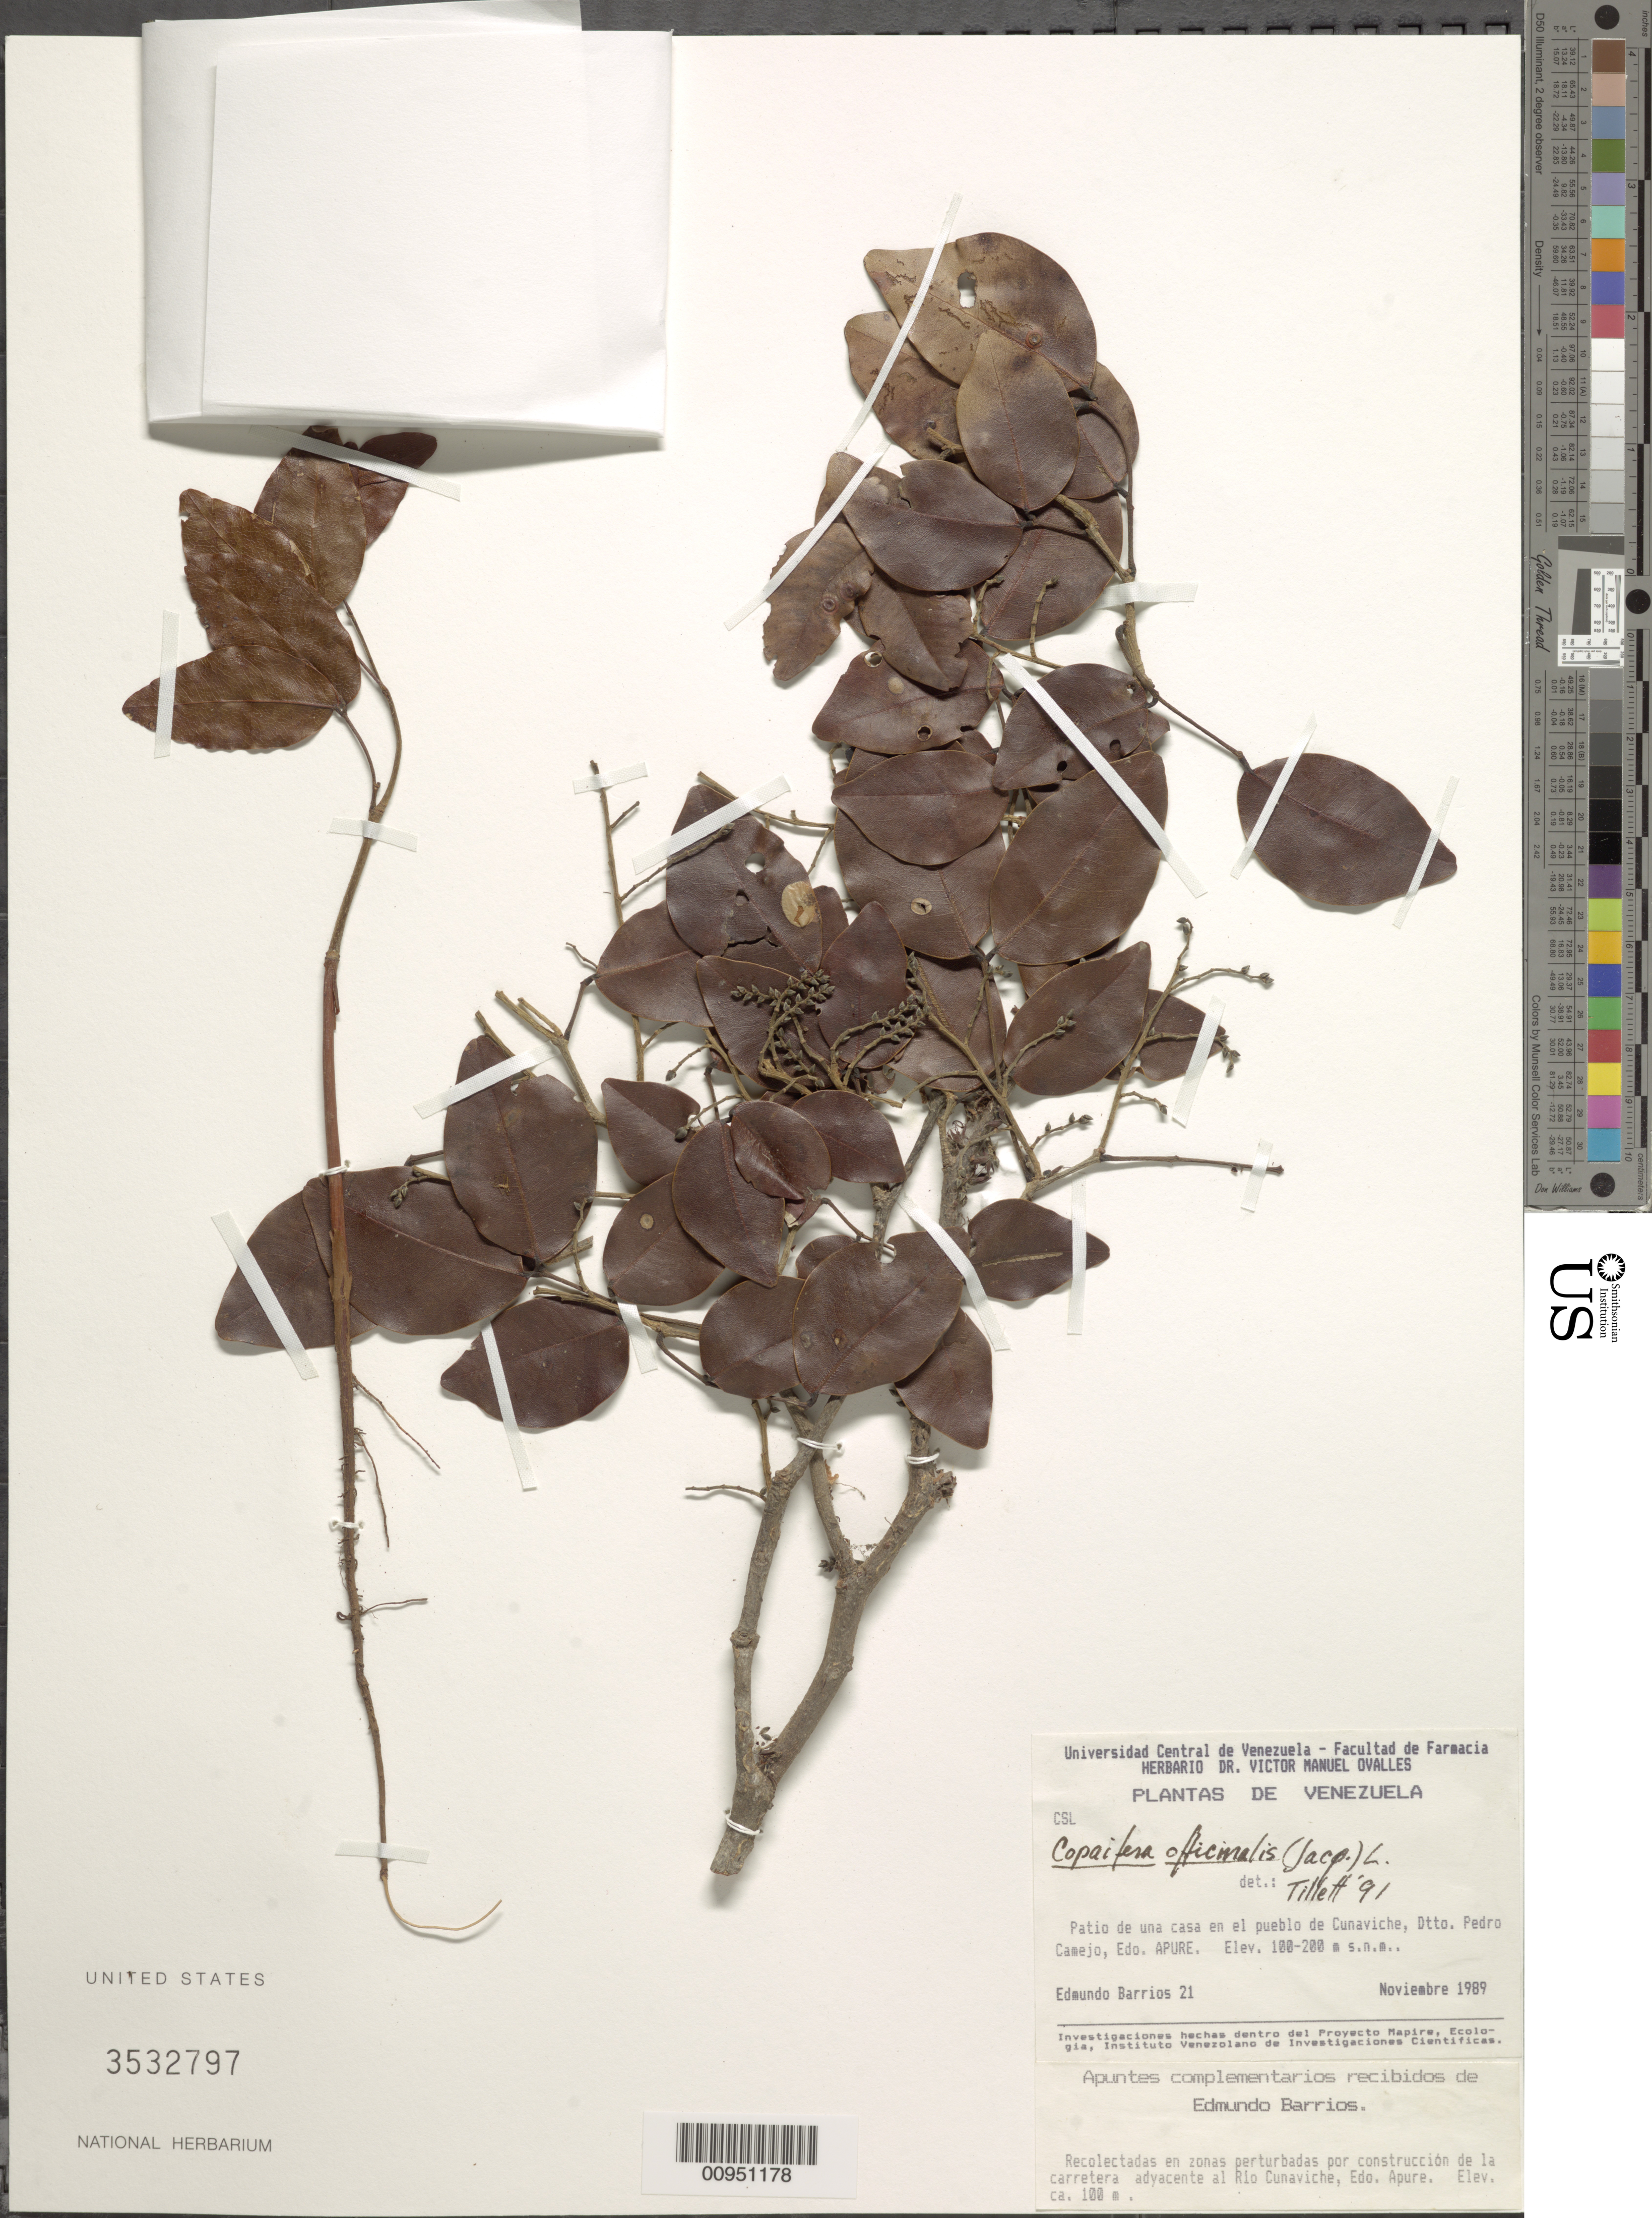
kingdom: Plantae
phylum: Tracheophyta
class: Magnoliopsida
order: Fabales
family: Fabaceae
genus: Copaifera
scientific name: Copaifera officinalis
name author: (Jacq.) L.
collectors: E. Barrios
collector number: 21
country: Venezuela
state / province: Apure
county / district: Pedro Camejo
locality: Pueblo de Cunaviche.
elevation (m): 100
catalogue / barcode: US 3532797